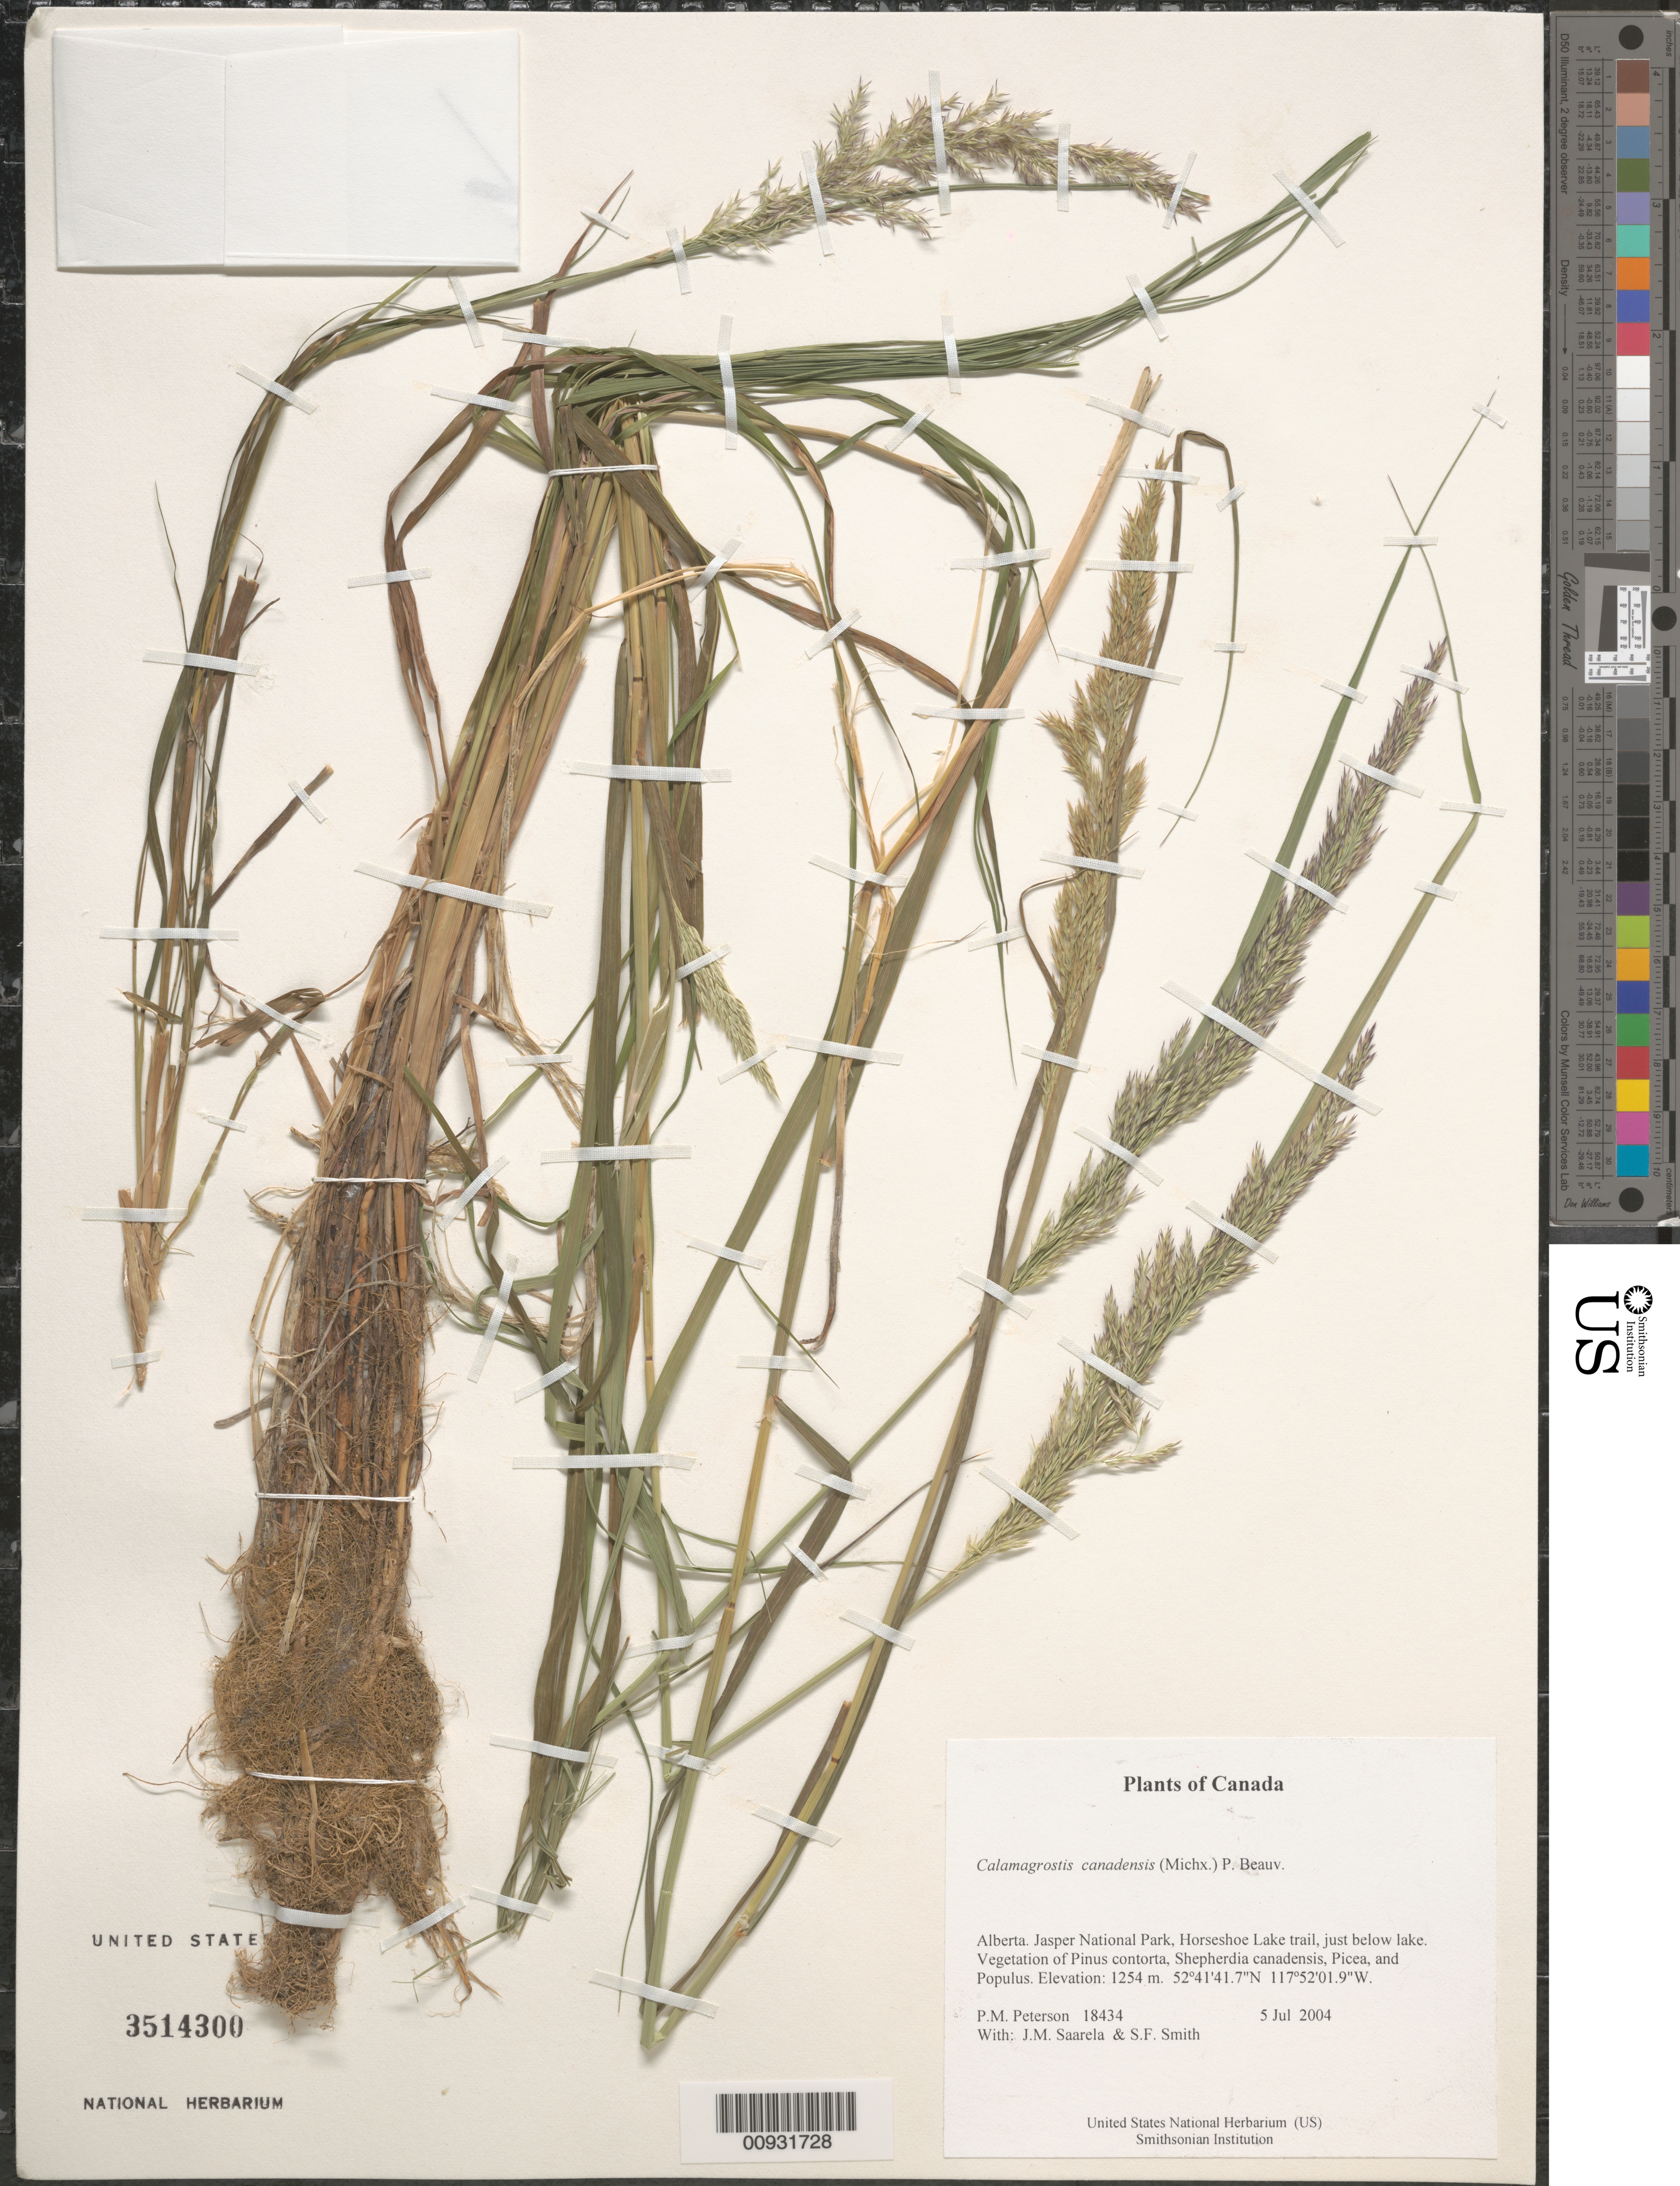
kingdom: Plantae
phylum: Tracheophyta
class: Liliopsida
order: Poales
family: Poaceae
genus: Calamagrostis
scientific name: Calamagrostis canadensis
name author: (Michx.) P. Beauv.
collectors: P. M. Peterson, J. Saarela & S.F. Smith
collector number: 18434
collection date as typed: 05 Jul 2004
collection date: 2004-07-05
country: Canada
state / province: Alberta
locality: Jasper National Park, Horseshoe Lake trail, just below lake. Vegetation of Pinus contorta, Shepherdia canadensis, Picea, and Populus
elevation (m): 1254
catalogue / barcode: US 3514300